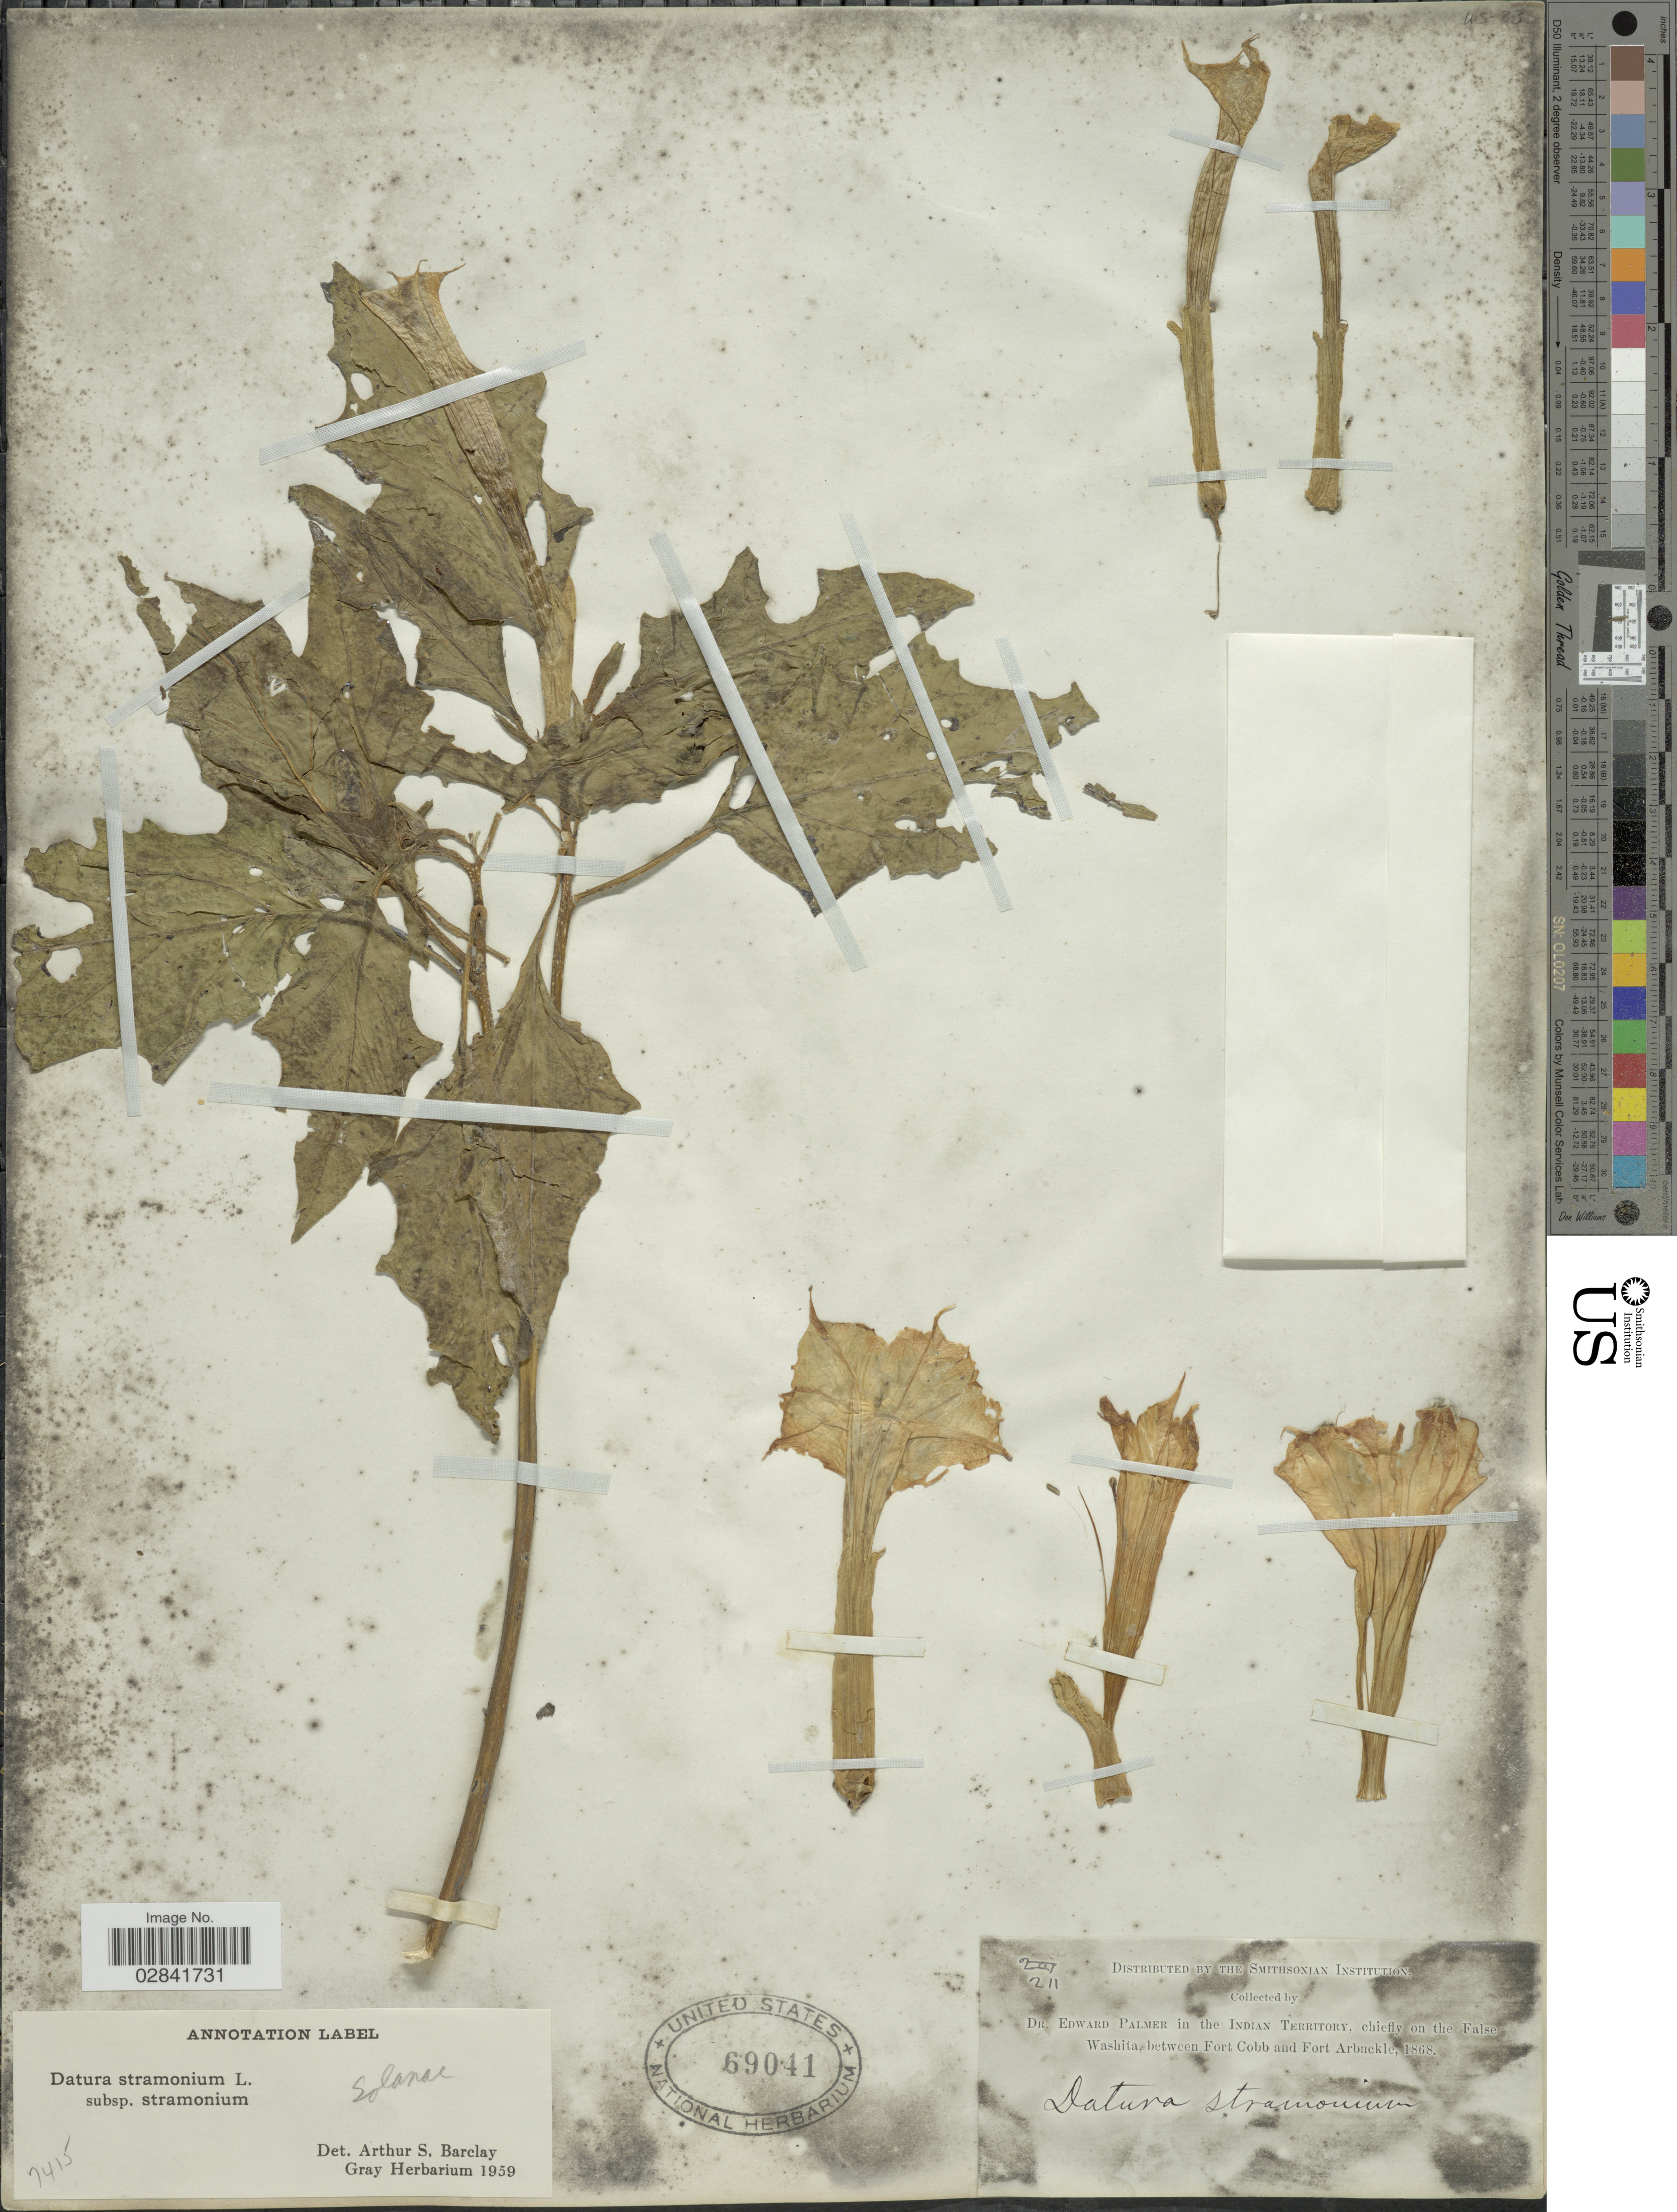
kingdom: Plantae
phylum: Tracheophyta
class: Magnoliopsida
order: Solanales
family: Solanaceae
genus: Datura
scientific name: Datura stramonium subsp. stramonium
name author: L.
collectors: E. Palmer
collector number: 211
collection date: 1868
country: United States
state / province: Oklahoma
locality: In the Indian Territory, chiefly on the False Washita, between Fort Cobb and Fort Arbuckle.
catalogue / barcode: US 69041